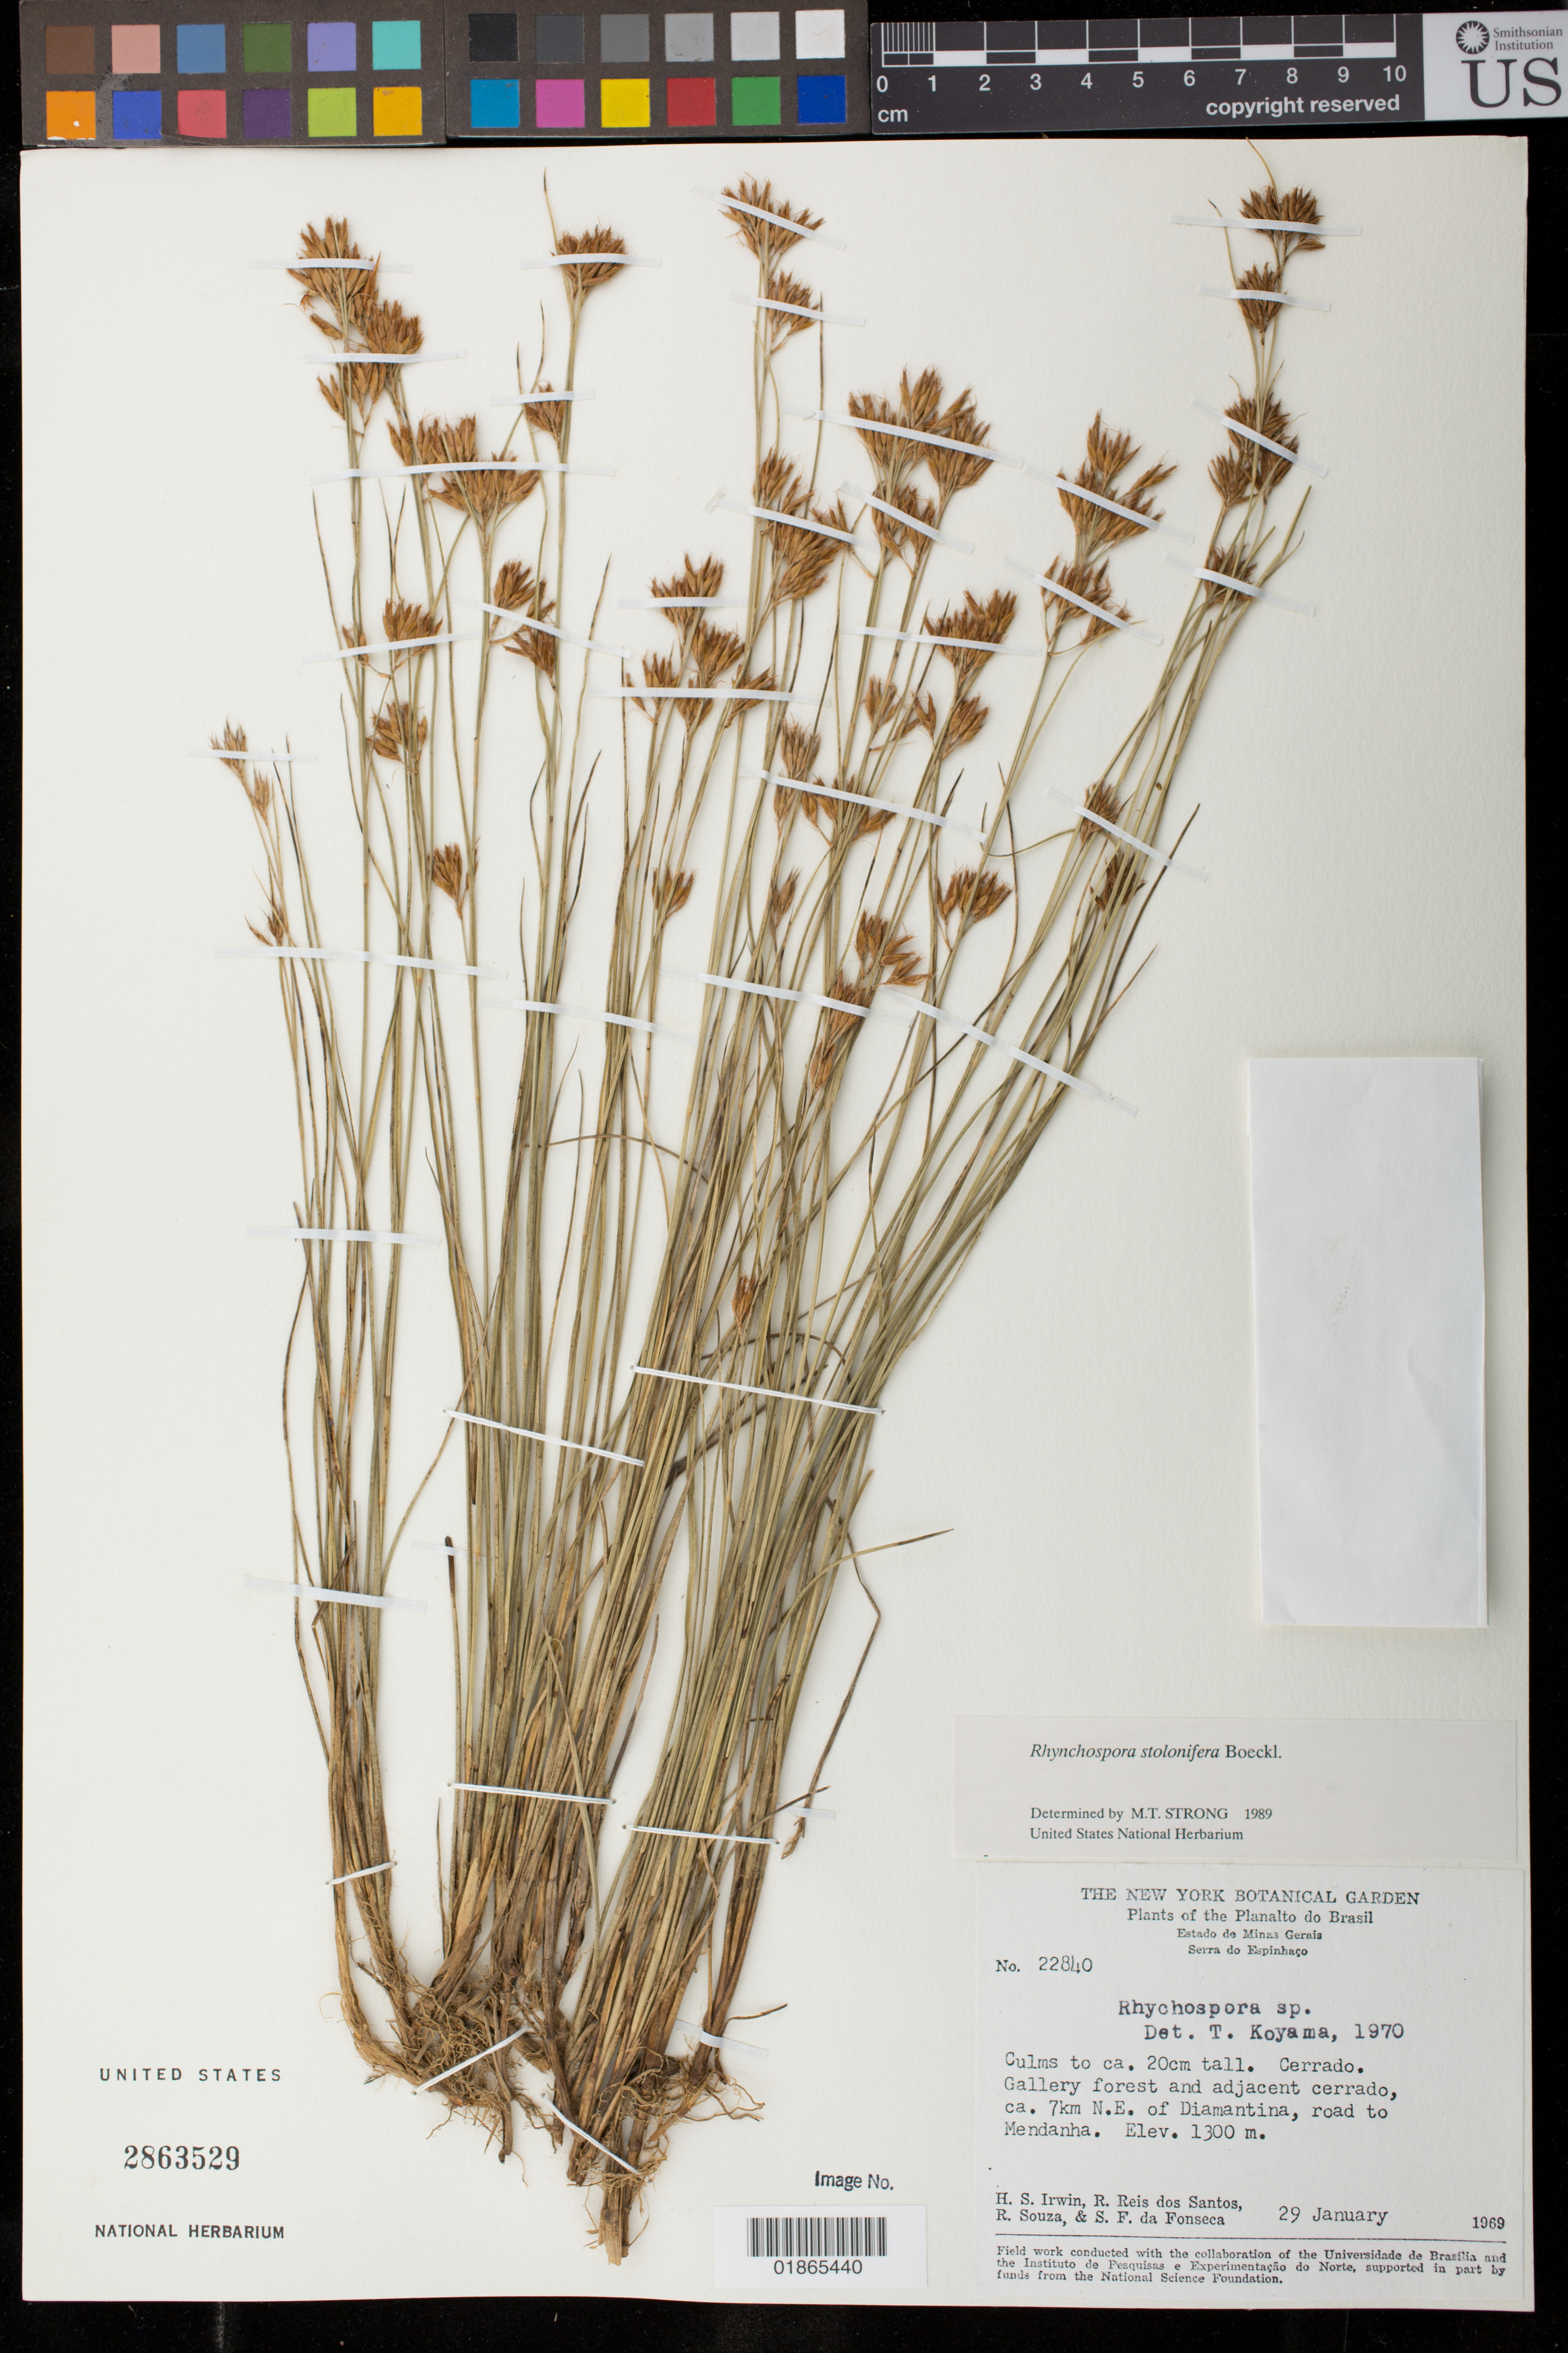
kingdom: Plantae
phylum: Tracheophyta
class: Liliopsida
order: Poales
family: Cyperaceae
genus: Rhynchospora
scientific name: Rhynchospora stolonifera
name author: (Nees) Boeckeler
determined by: Strong, M. T., (US), Smithsonian Institution - National Museum of Natural History (UNITED STATES)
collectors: H. Irwin, R. Reis dos Santos, R. Souza & S. F. Fonsêca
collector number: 22840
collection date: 1969-01-29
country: Brazil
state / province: Minas Gerais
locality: Serra do Espinhaço. Gallery forest and adjacent cerrado, ca. 7km N.E. of Diamantina, road to Mendanha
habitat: Cerrado. Gallery forest and adjacent cerrado.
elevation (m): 1300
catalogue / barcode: US 2863529